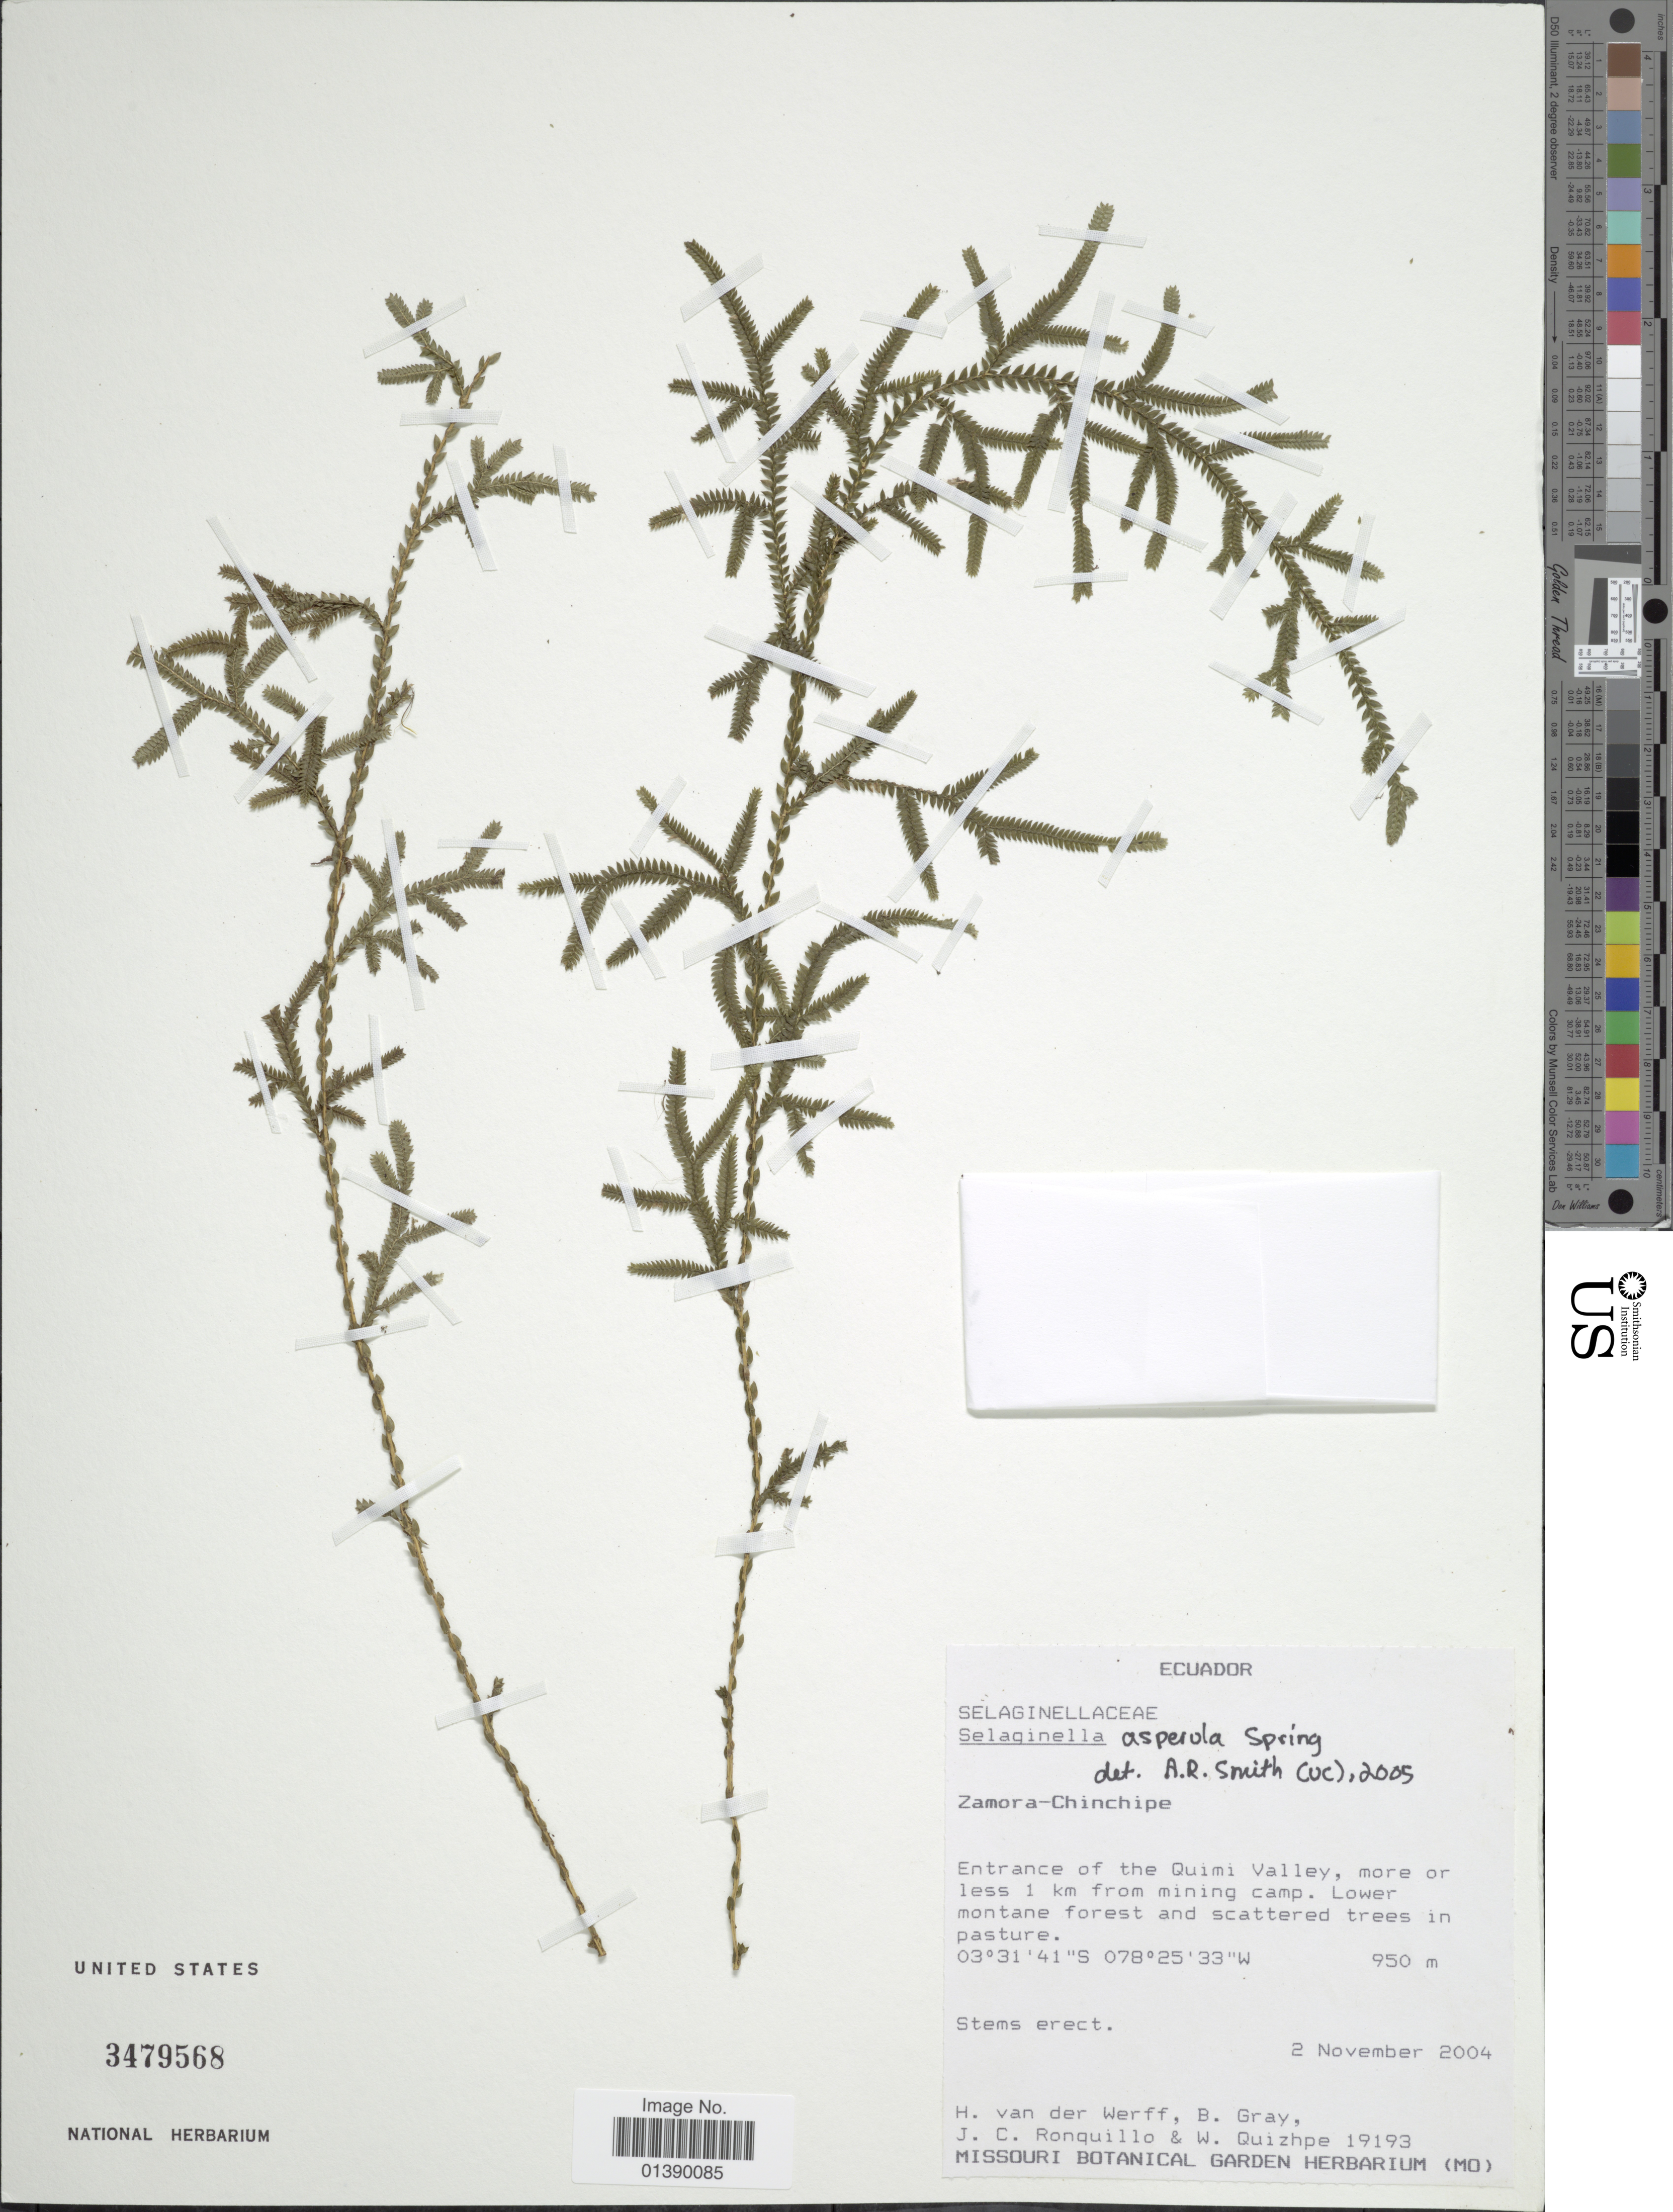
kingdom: Plantae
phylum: Tracheophyta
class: Lycopodiopsida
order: Selaginellales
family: Selaginellaceae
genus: Selaginella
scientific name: Selaginella asperula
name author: Spring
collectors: H. van der Werff, B. Gray, J. Ronquillo & W. Quizhpe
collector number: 19193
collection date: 2004-11-02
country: Ecuador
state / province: Zamora-Chinchipe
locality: Entrance of the Quimi Valley, more or less 1 km from mining camp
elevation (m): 950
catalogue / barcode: US 3479568